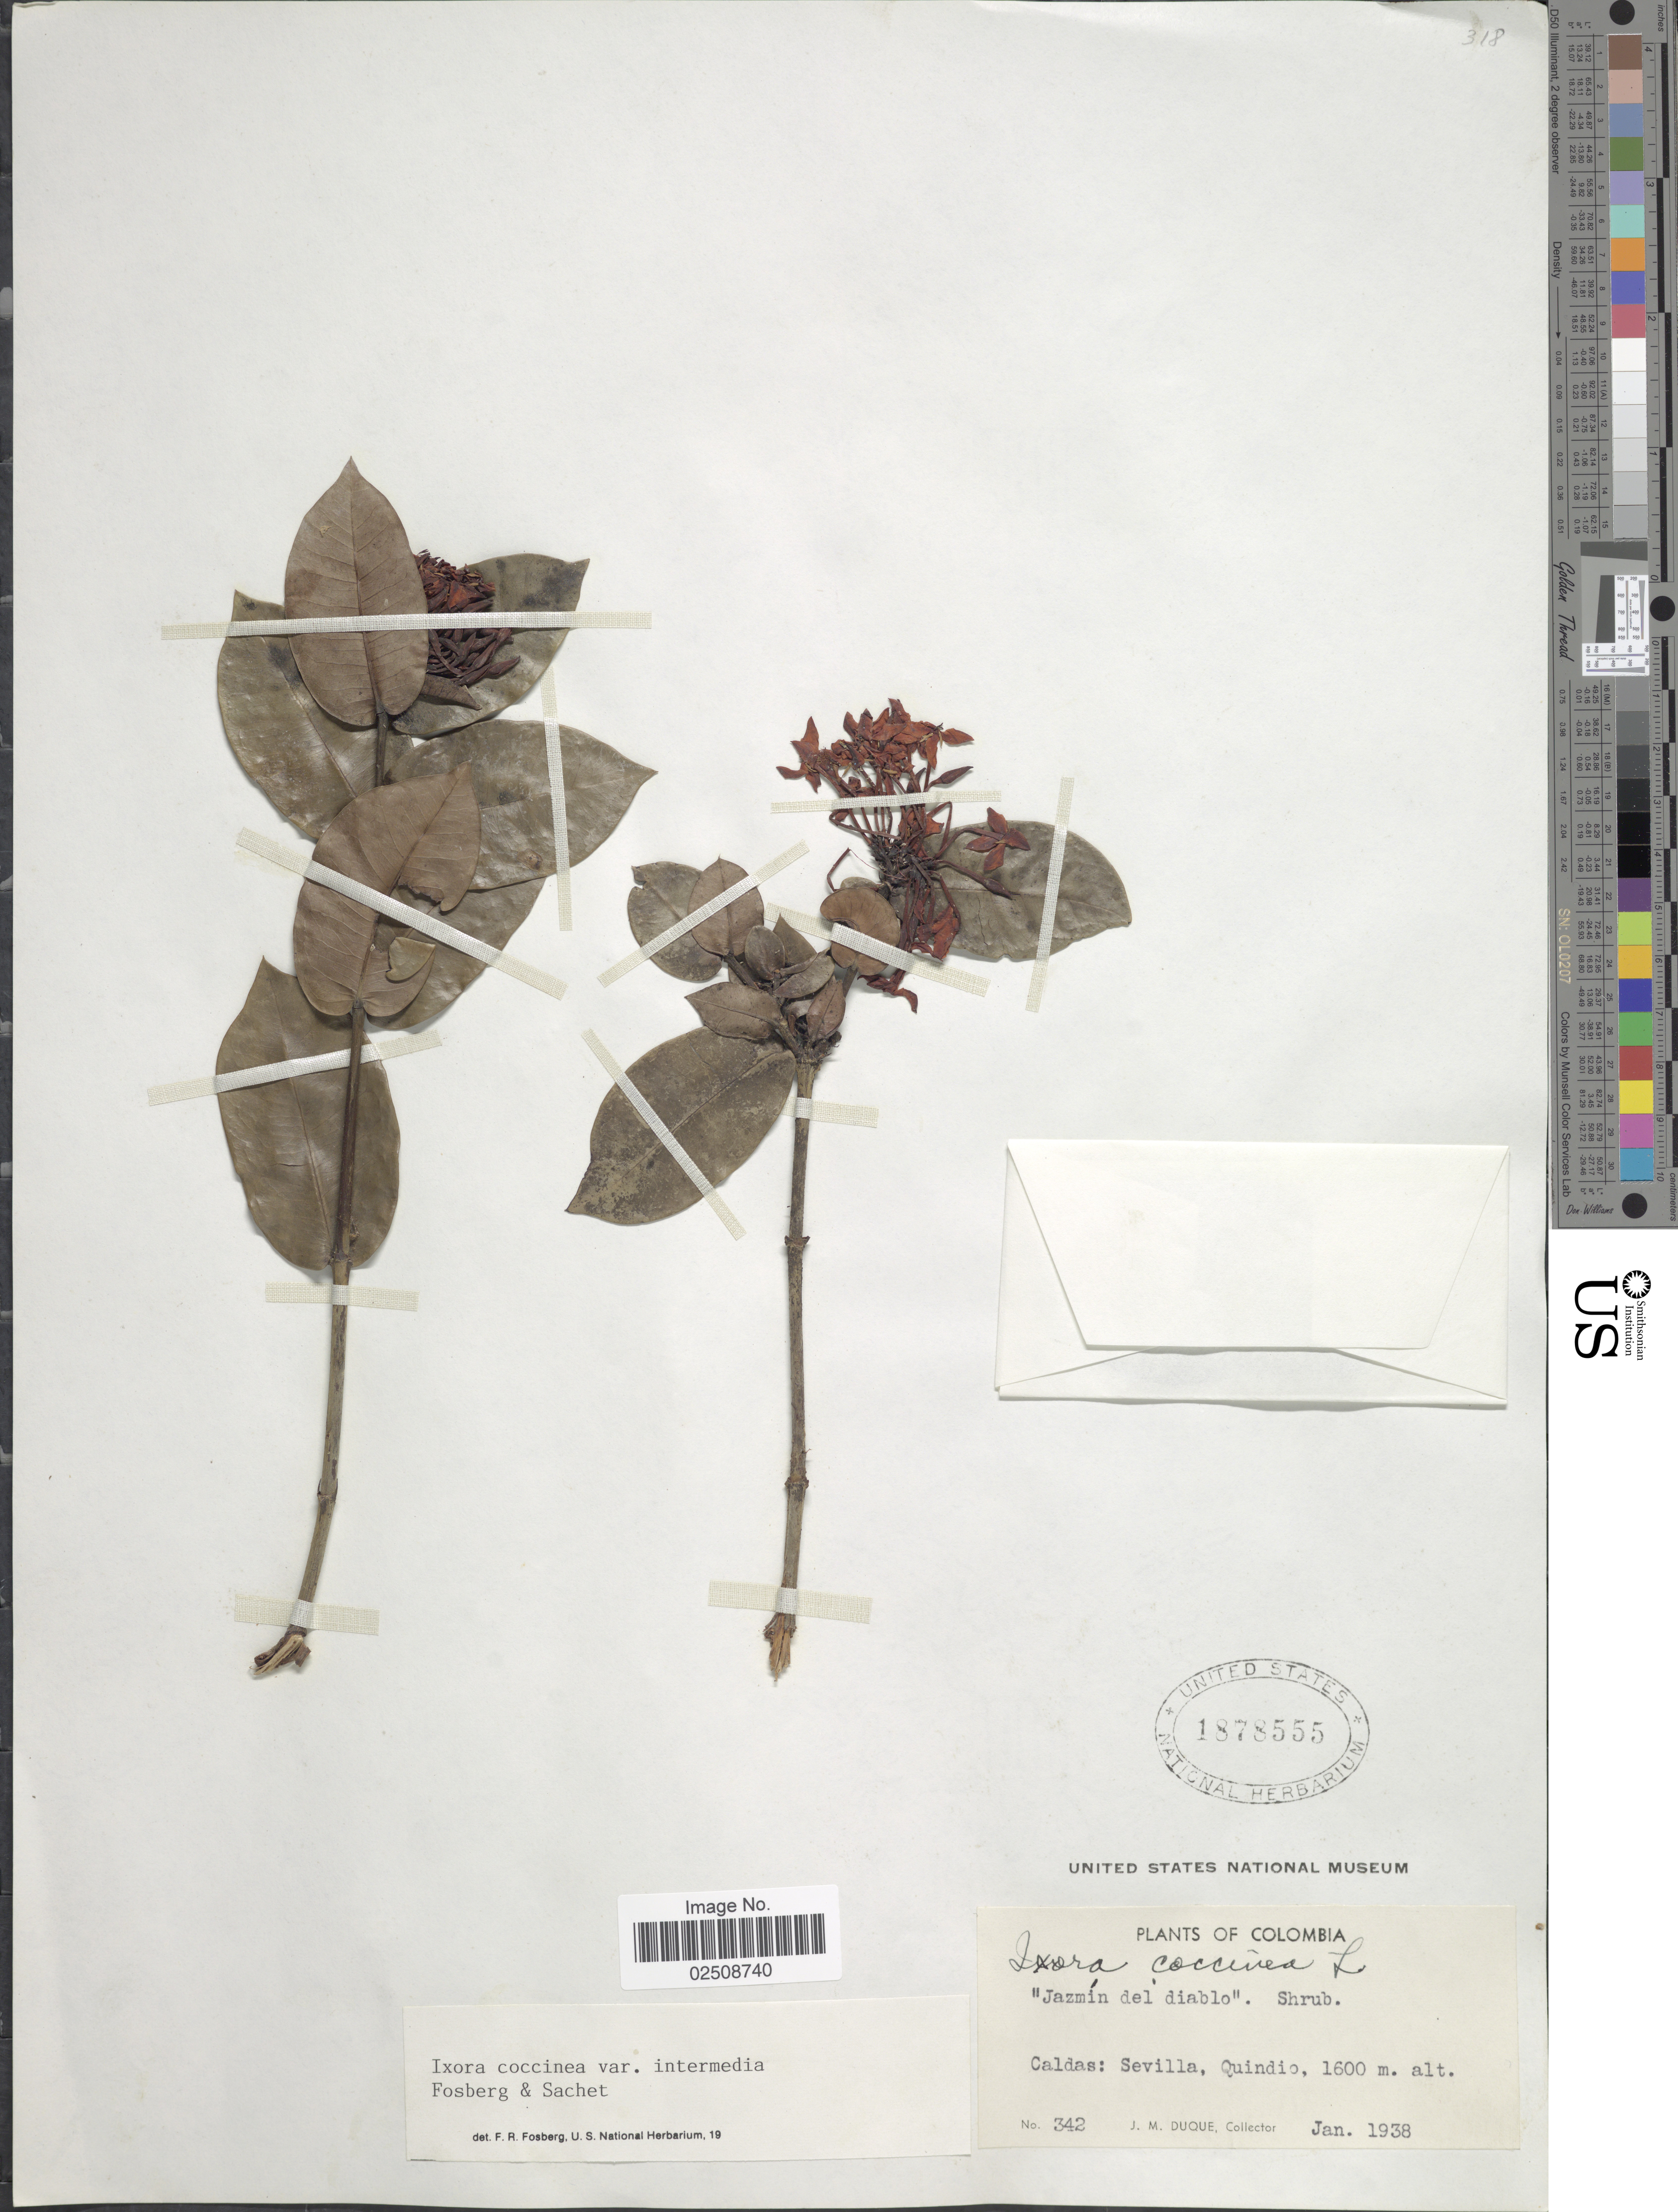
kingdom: Plantae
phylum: Tracheophyta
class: Magnoliopsida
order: Gentianales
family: Rubiaceae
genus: Ixora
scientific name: Ixora coccinea var. intermedia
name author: Fosberg & Sachet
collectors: J. Duque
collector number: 342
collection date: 1938-01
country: Colombia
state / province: Caldas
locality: Caldas: Sevilla, Quindio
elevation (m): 1600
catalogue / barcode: US 1878555